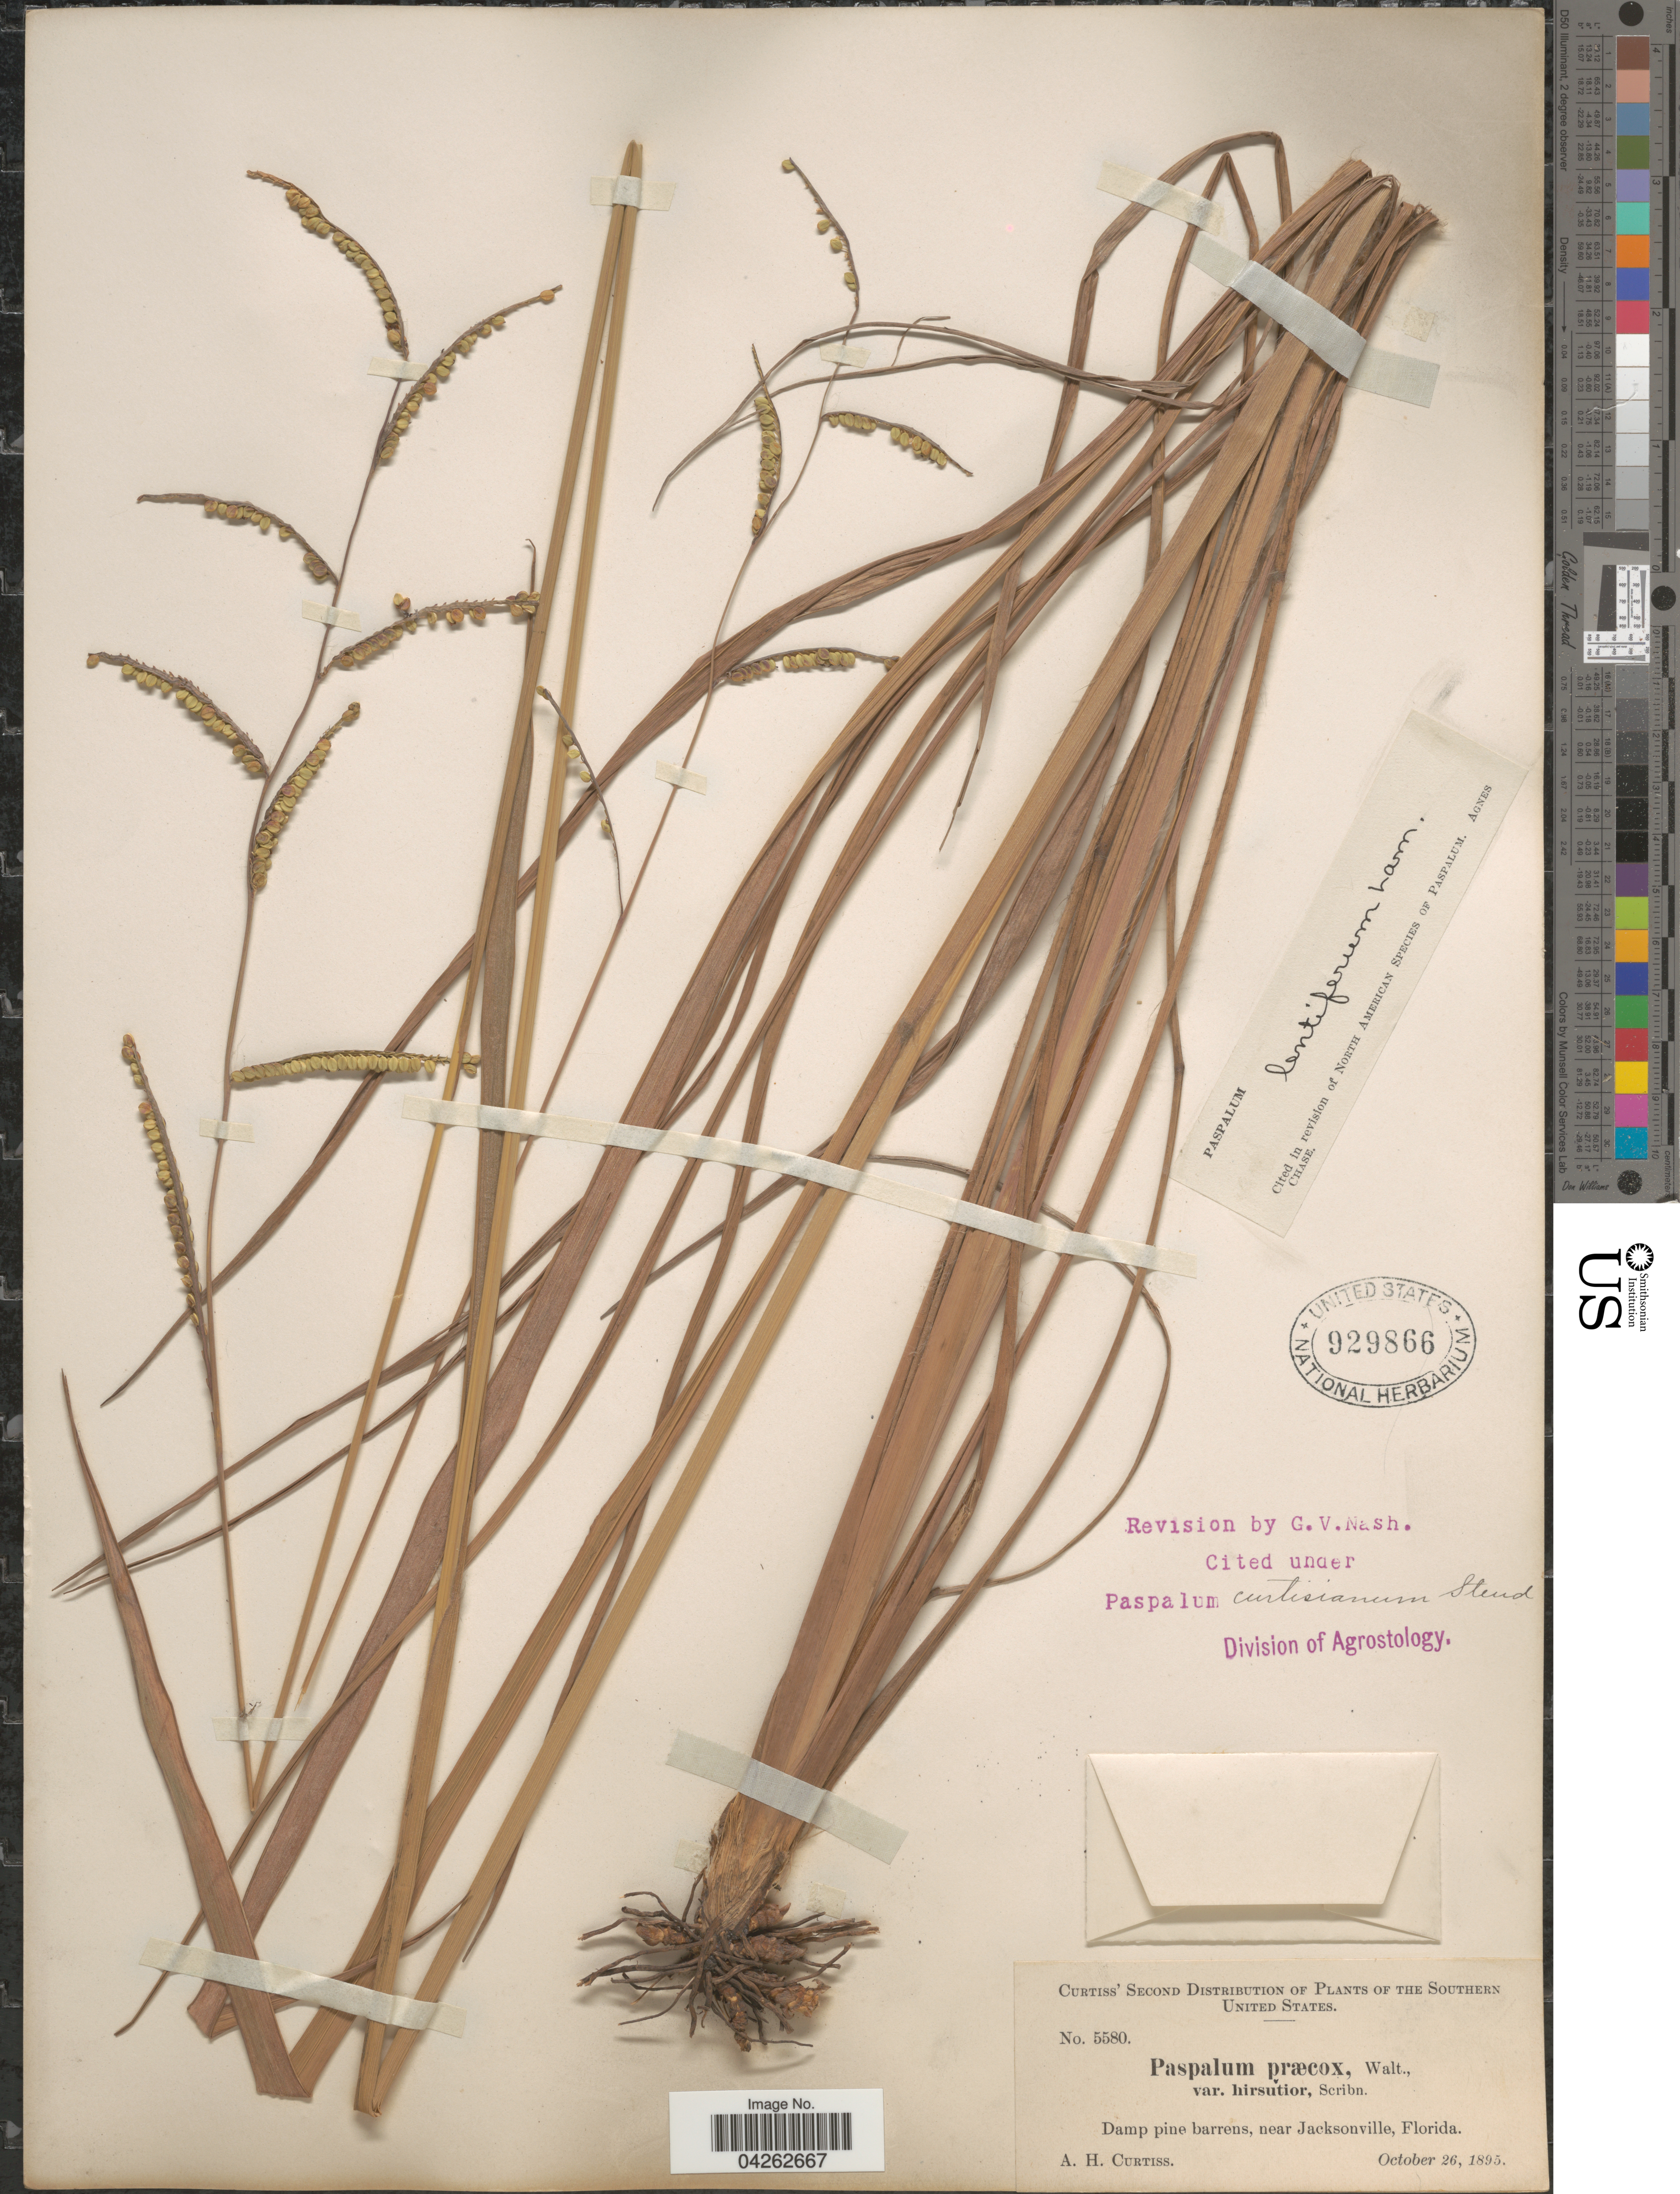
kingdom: Plantae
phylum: Tracheophyta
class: Liliopsida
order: Poales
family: Poaceae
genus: Paspalum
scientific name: Paspalum lentiferum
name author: Lam.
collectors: A. H. Curtiss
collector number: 5580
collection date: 1895-10-26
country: United States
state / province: Florida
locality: Southern United States. Damp pine barrens, near Jacksonville.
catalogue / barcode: US 929866